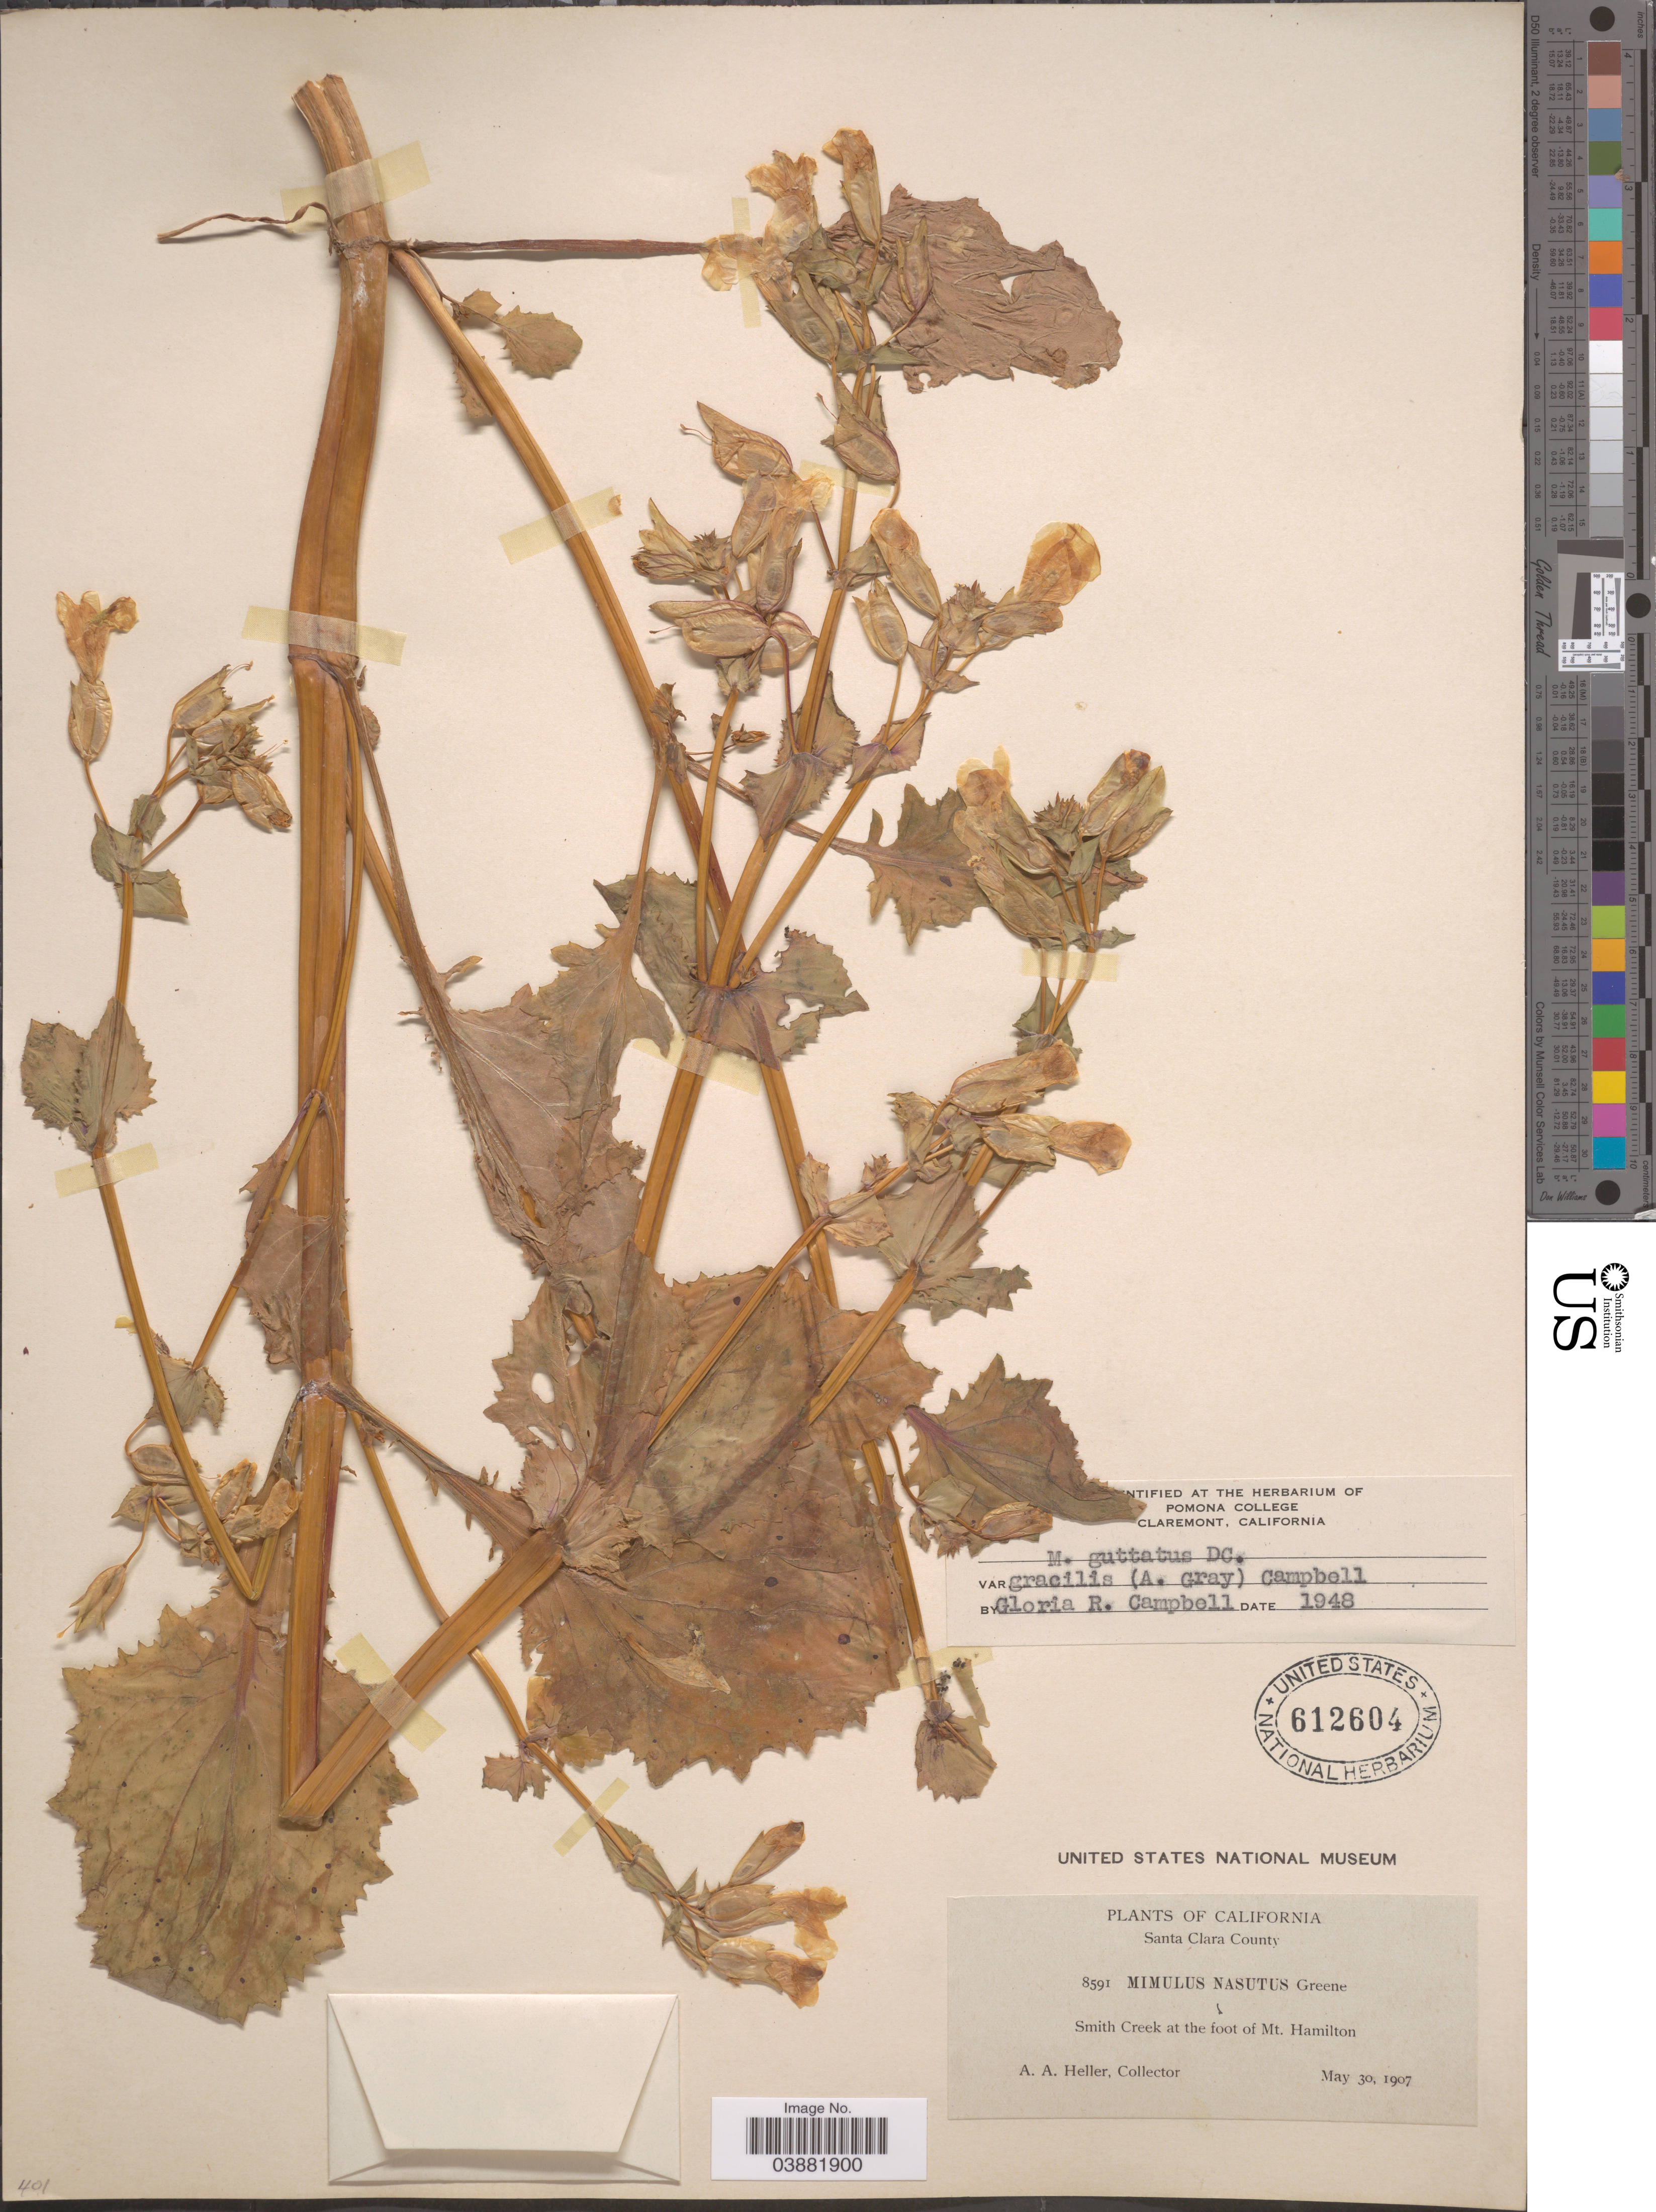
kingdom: Plantae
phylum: Tracheophyta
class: Magnoliopsida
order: Lamiales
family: Phrymaceae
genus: Mimulus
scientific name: Mimulus guttatus var. gracilis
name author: (A. Gray) G.R. Campb.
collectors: A. A. Heller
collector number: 8591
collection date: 1907-05-30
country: United States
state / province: California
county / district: Santa Clara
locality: Santa Clara County. Smith Creek at the foot of Mt. Hamilton.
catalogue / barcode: US 612604